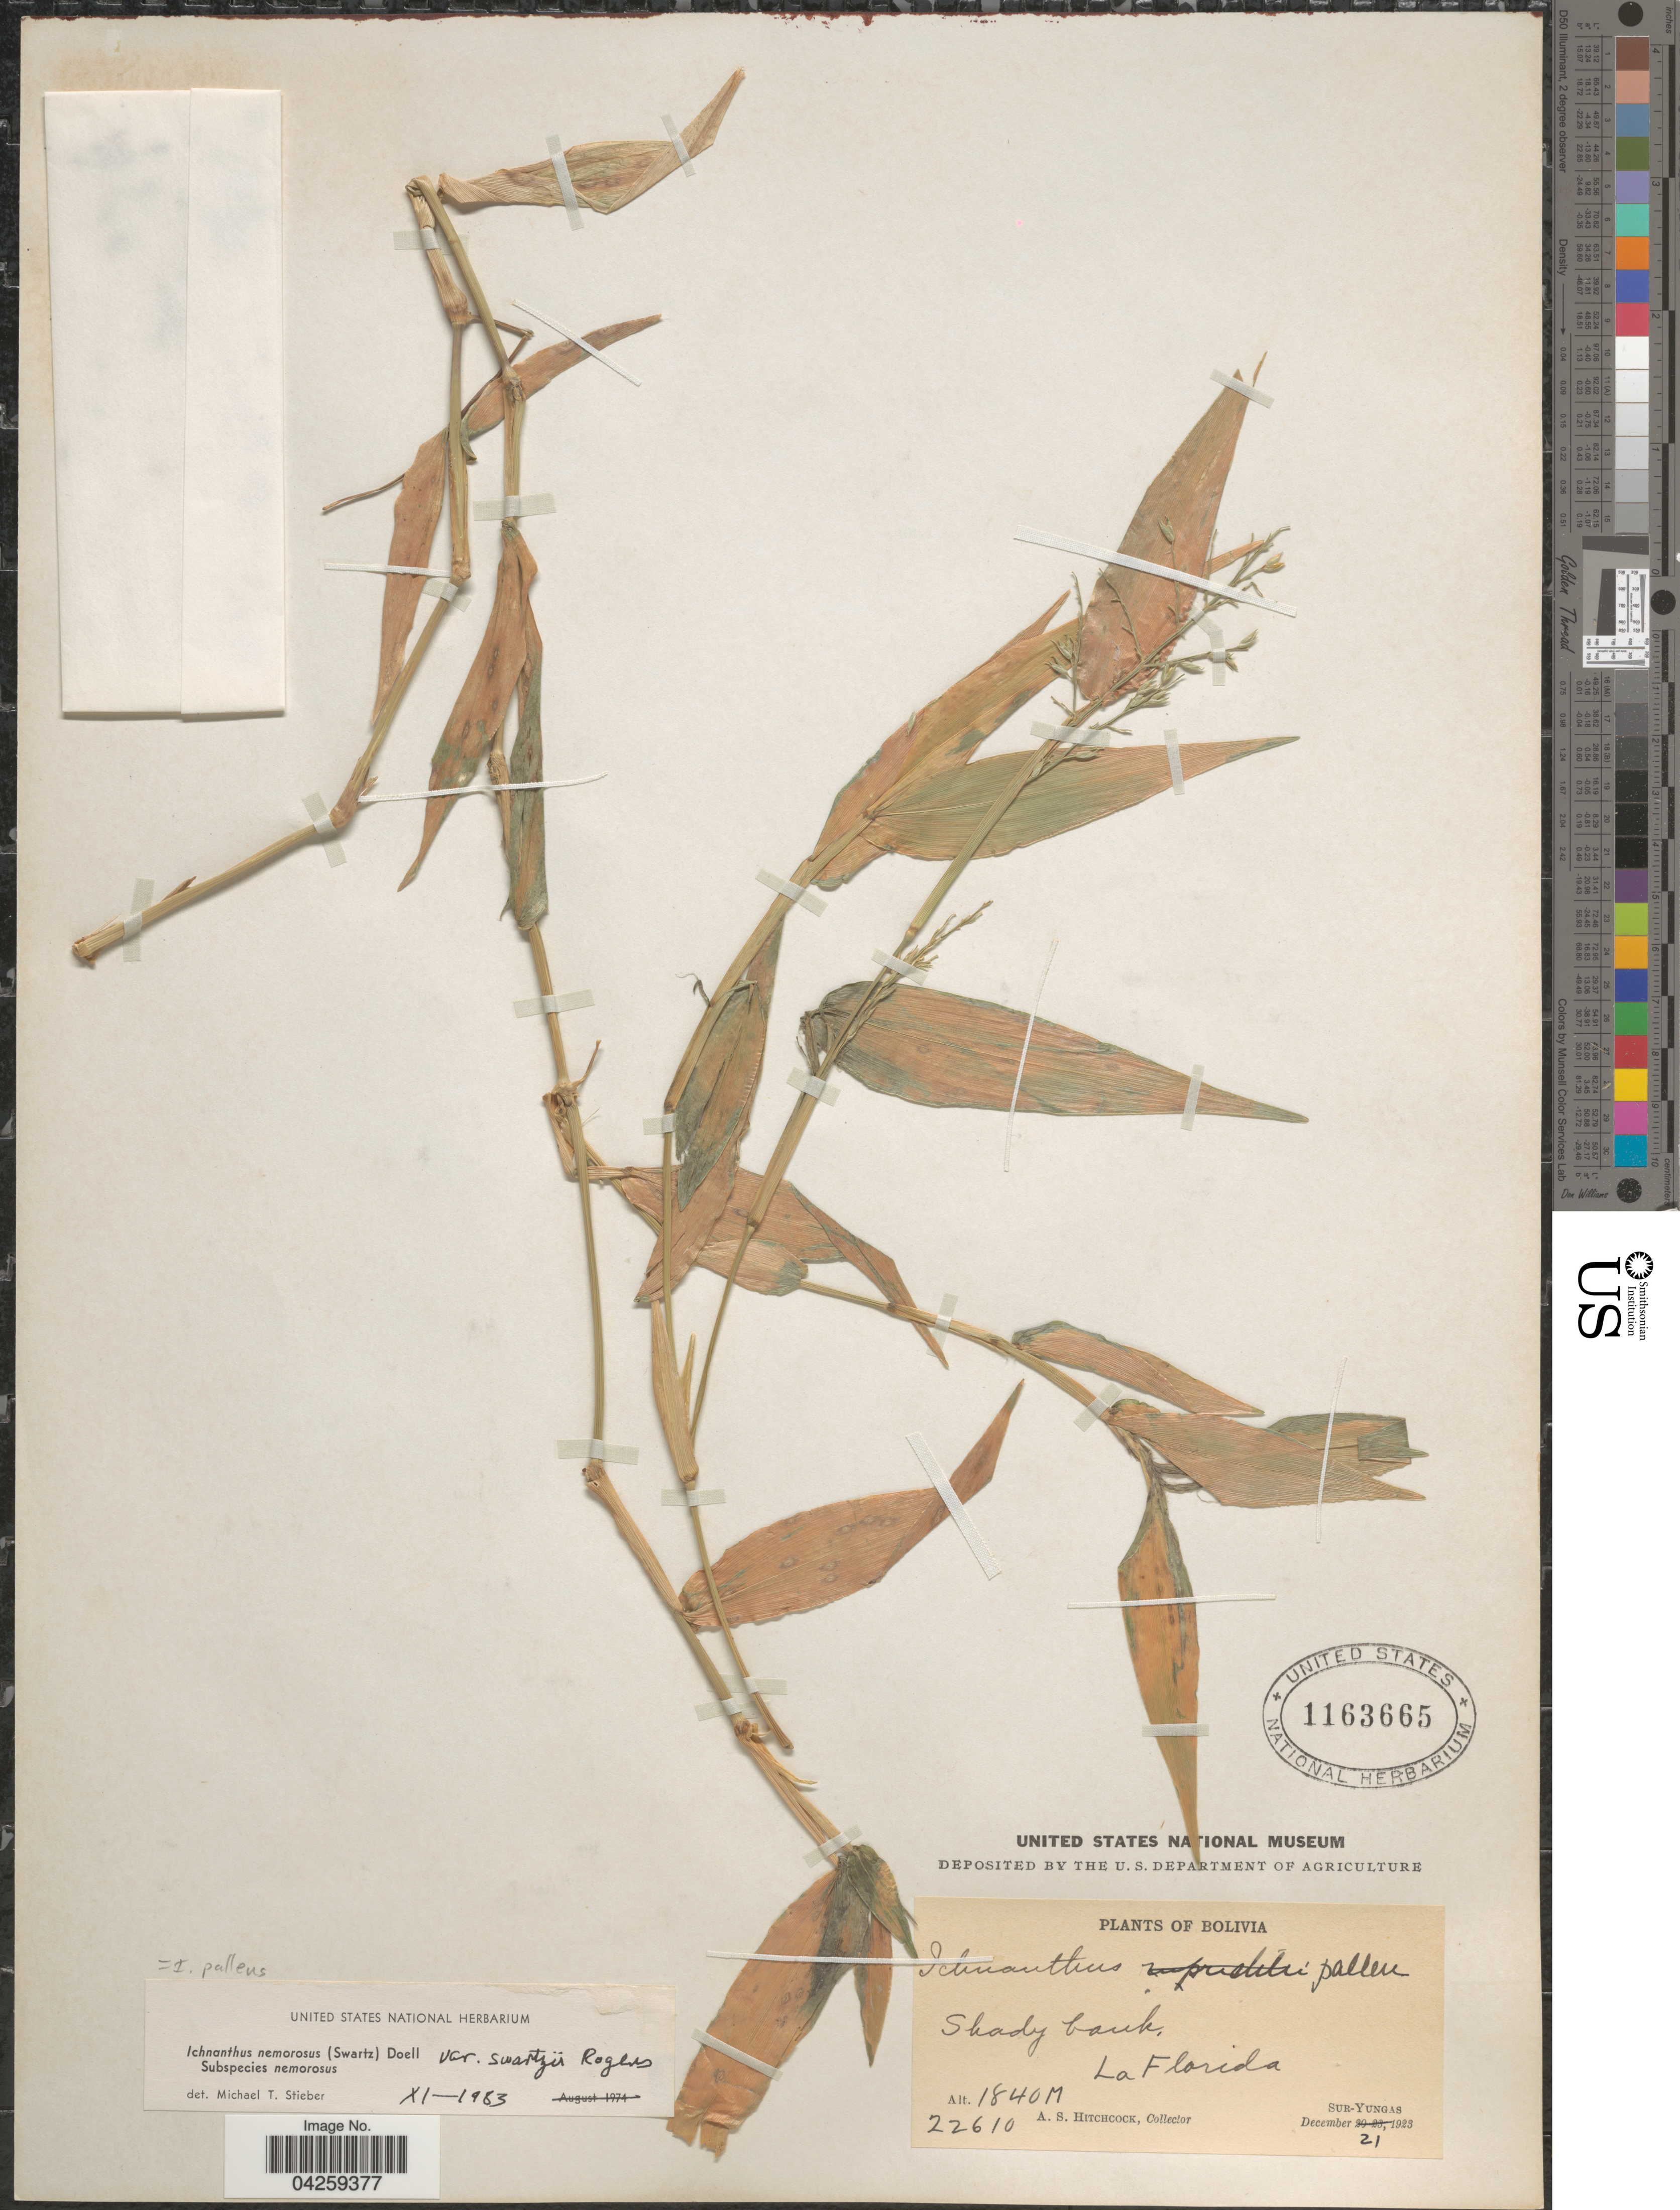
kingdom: Plantae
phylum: Tracheophyta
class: Liliopsida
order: Poales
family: Poaceae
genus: Ichnanthus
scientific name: Ichnanthus pallens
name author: (Sw.) Munro ex Benth.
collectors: A. S. Hitchcock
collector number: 22610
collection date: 1923-12-21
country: Bolivia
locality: Shady bank. La Florida. Sur-Yungas.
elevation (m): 1840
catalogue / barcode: US 1163665